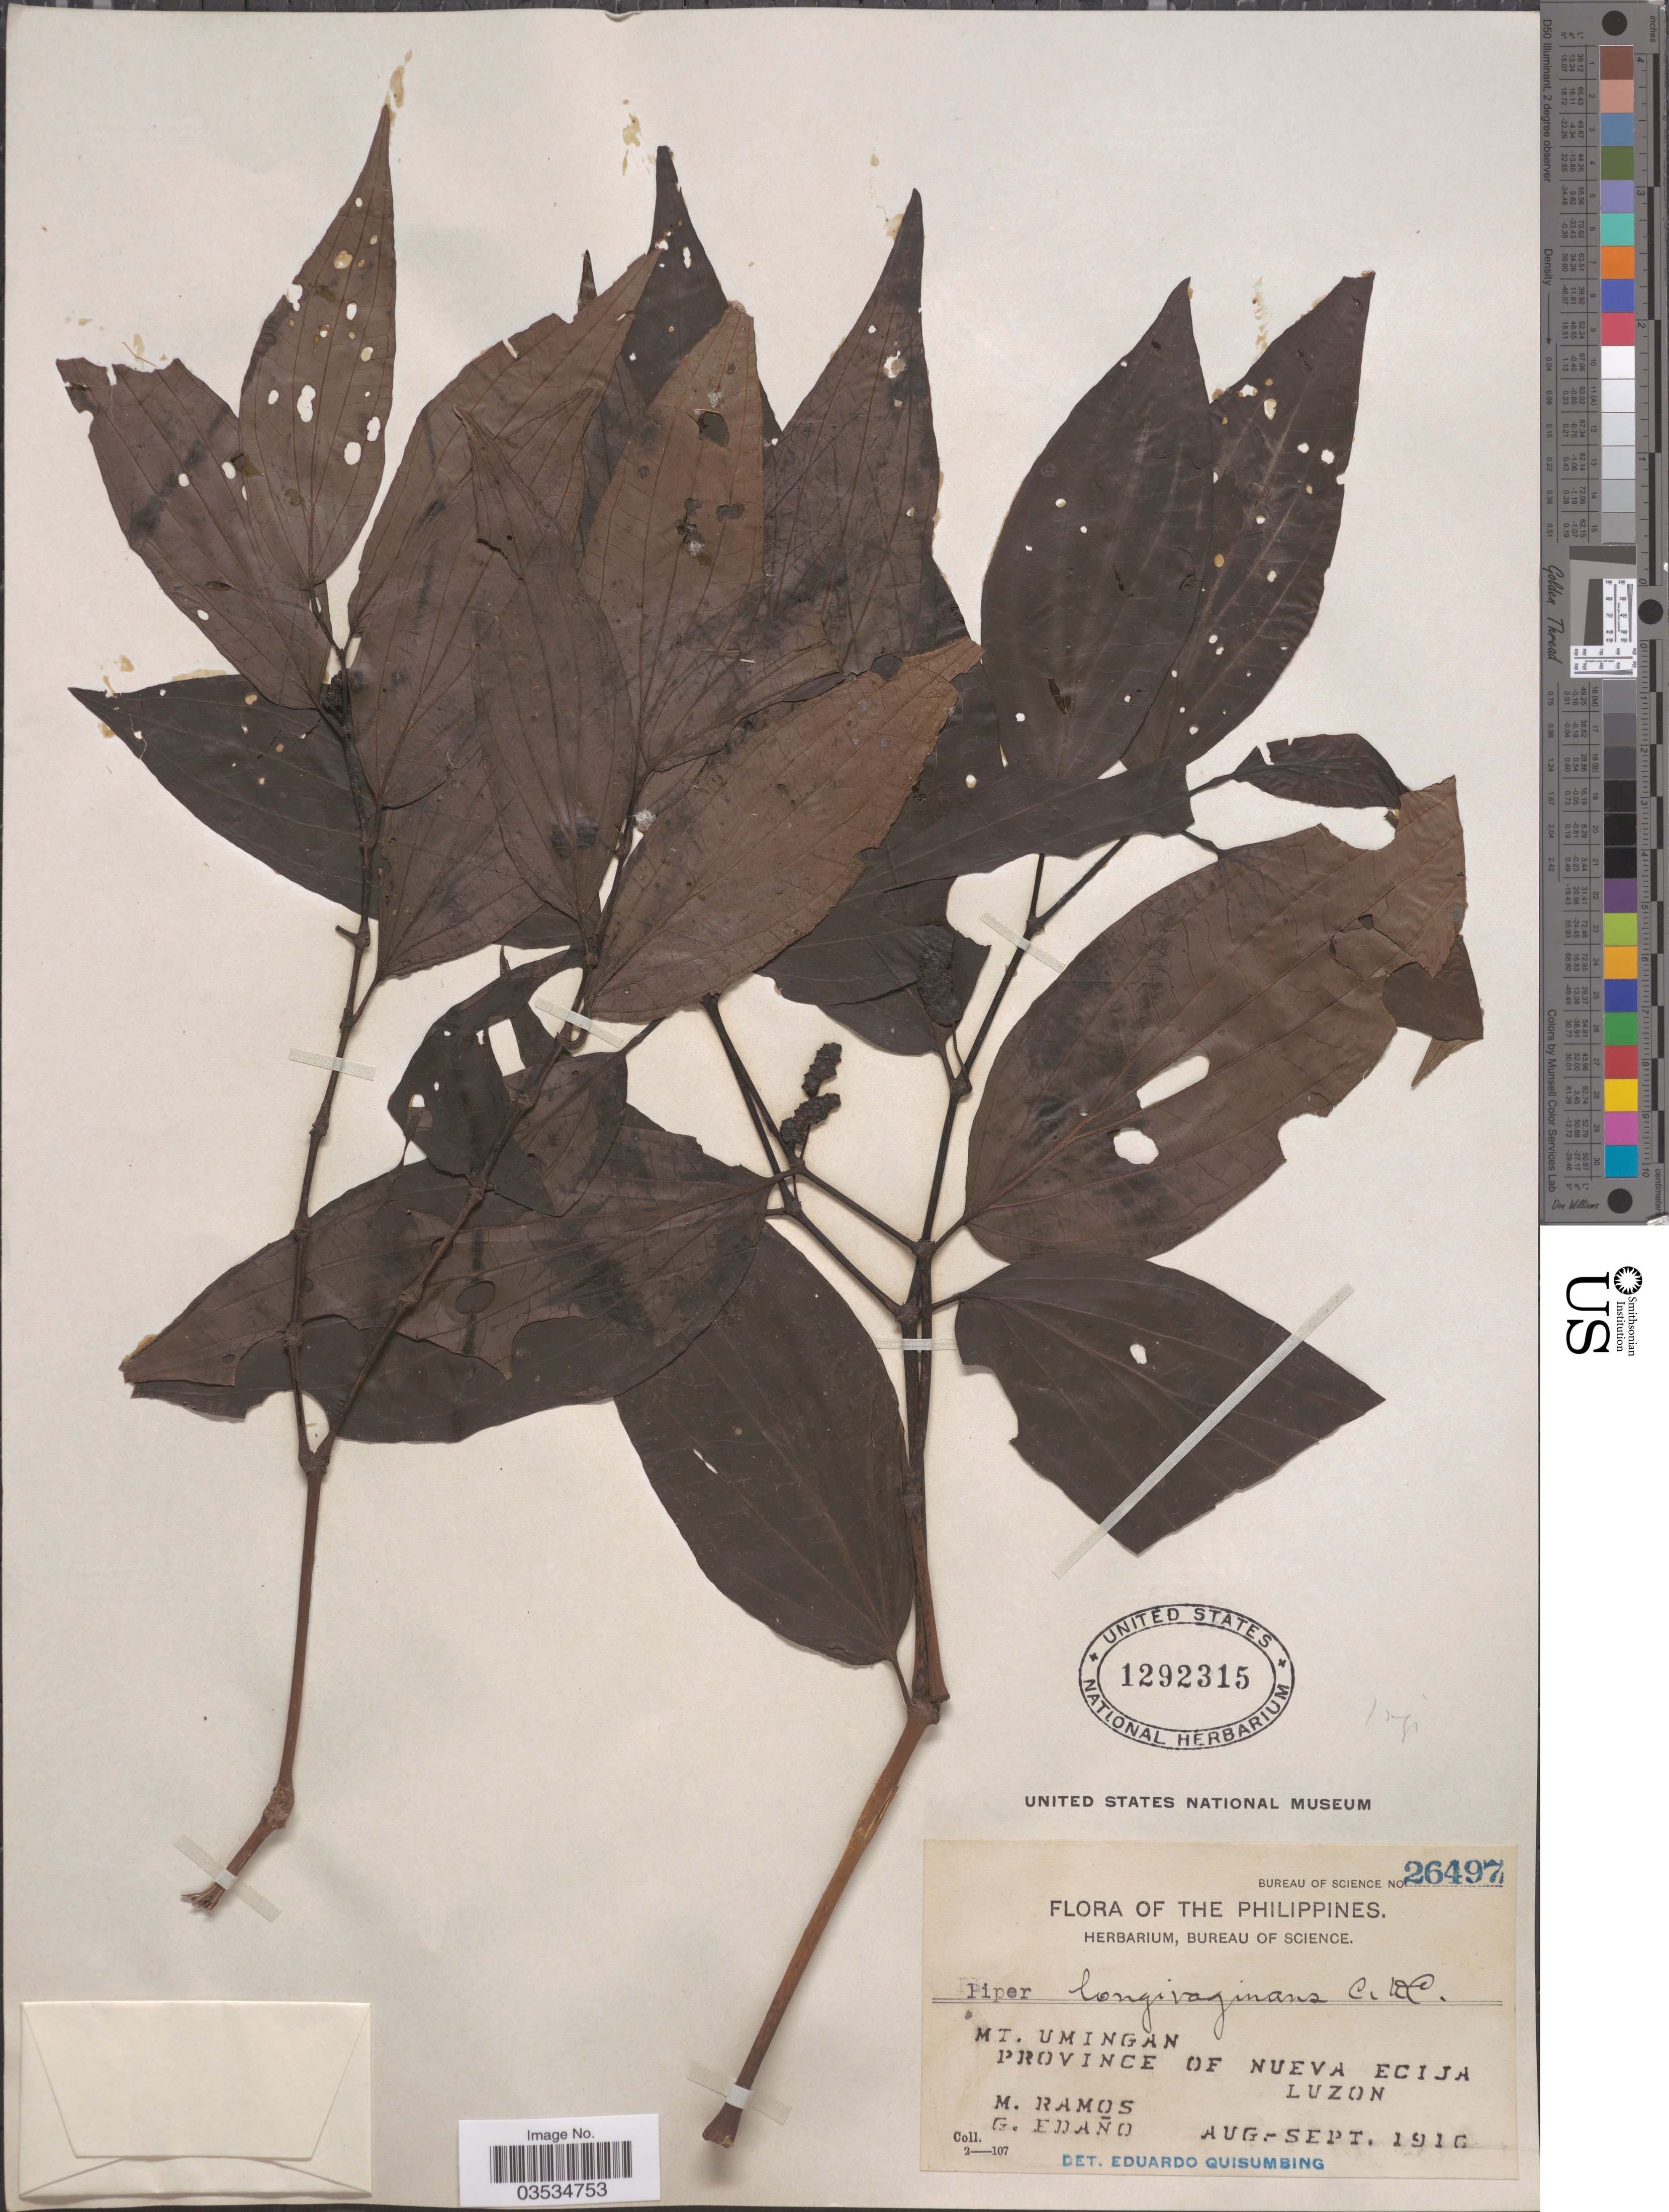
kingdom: Plantae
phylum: Tracheophyta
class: Magnoliopsida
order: Piperales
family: Piperaceae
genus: Piper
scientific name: Piper longivaginans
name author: C. DC.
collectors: M. Ramos & G. Edaño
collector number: Bureau of Science 26497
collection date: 1916-08/1916-09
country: Philippines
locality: Mt. Umingan. Province of Nueva Ecija. Luzon.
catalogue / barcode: US 1292315